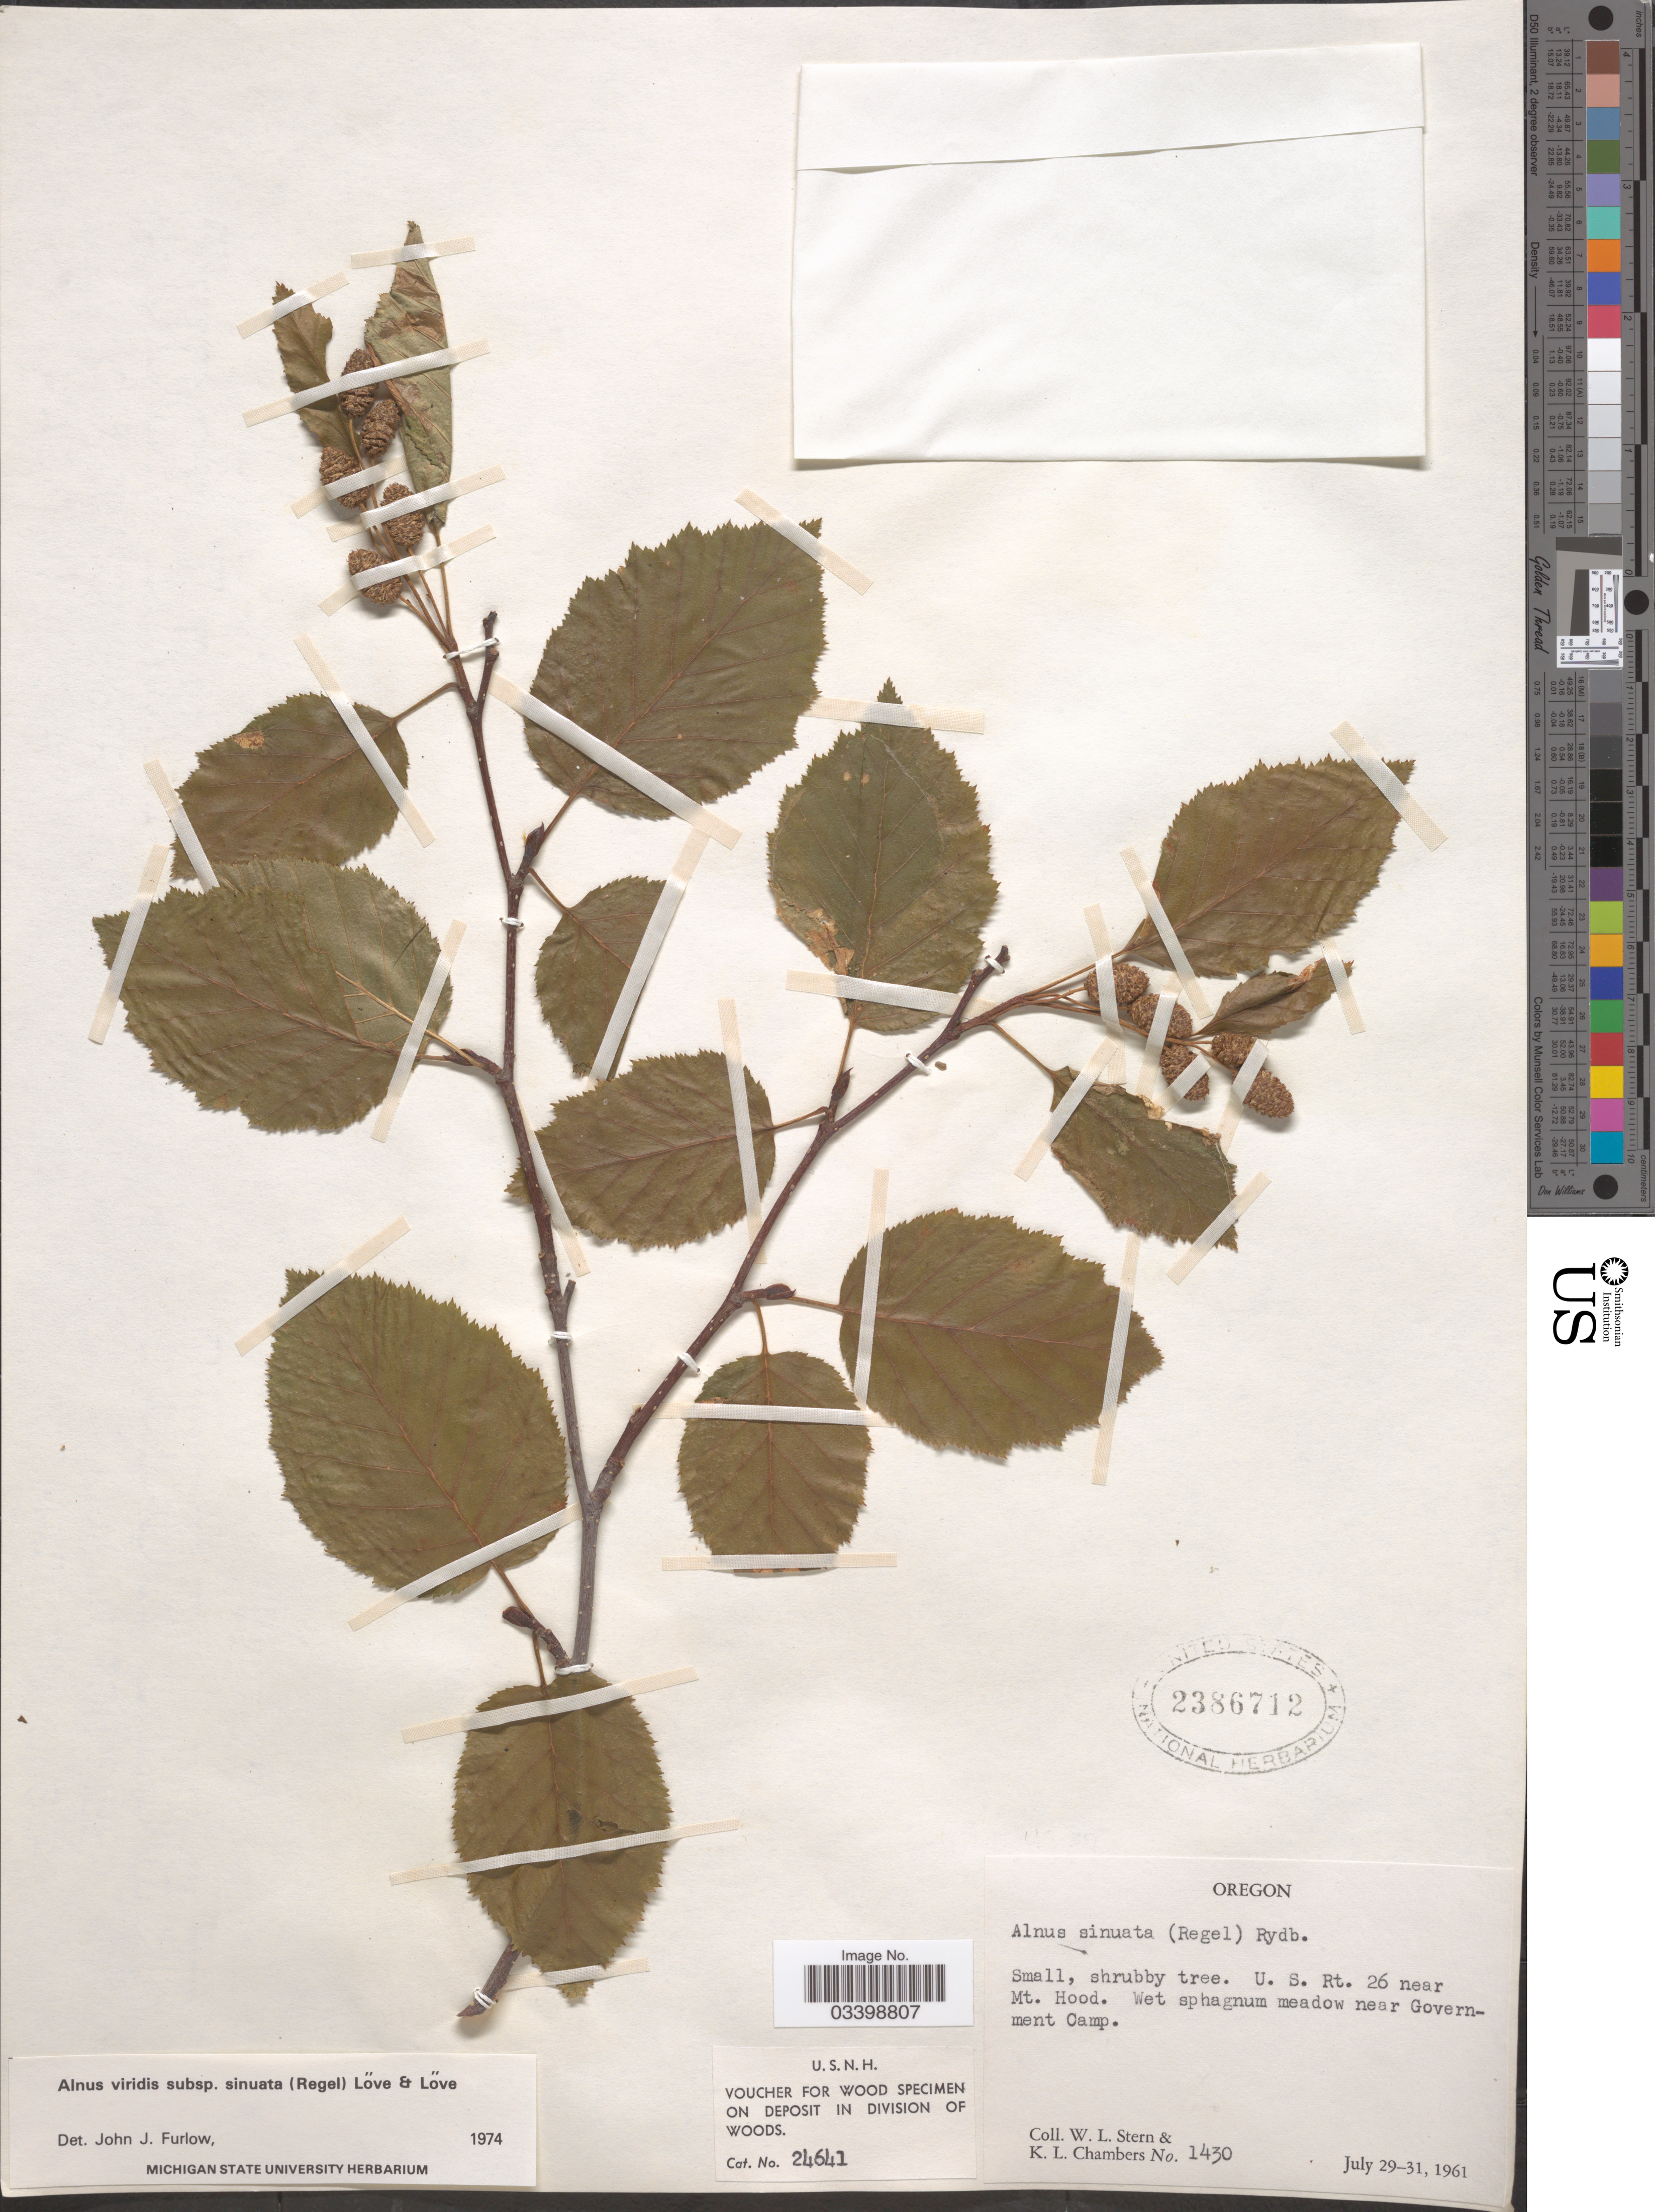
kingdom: Plantae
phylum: Tracheophyta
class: Magnoliopsida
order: Fagales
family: Betulaceae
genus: Alnus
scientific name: Alnus viridis subsp. sinuata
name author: Regel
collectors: W. L. Stern & K. Chambers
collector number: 1430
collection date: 1961-07-29/1961-07-31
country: United States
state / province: Oregon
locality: U. S. Rt. 26 near Mt. Hood. Wet sphagnum meadow near Government Camp.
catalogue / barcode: US 2386712